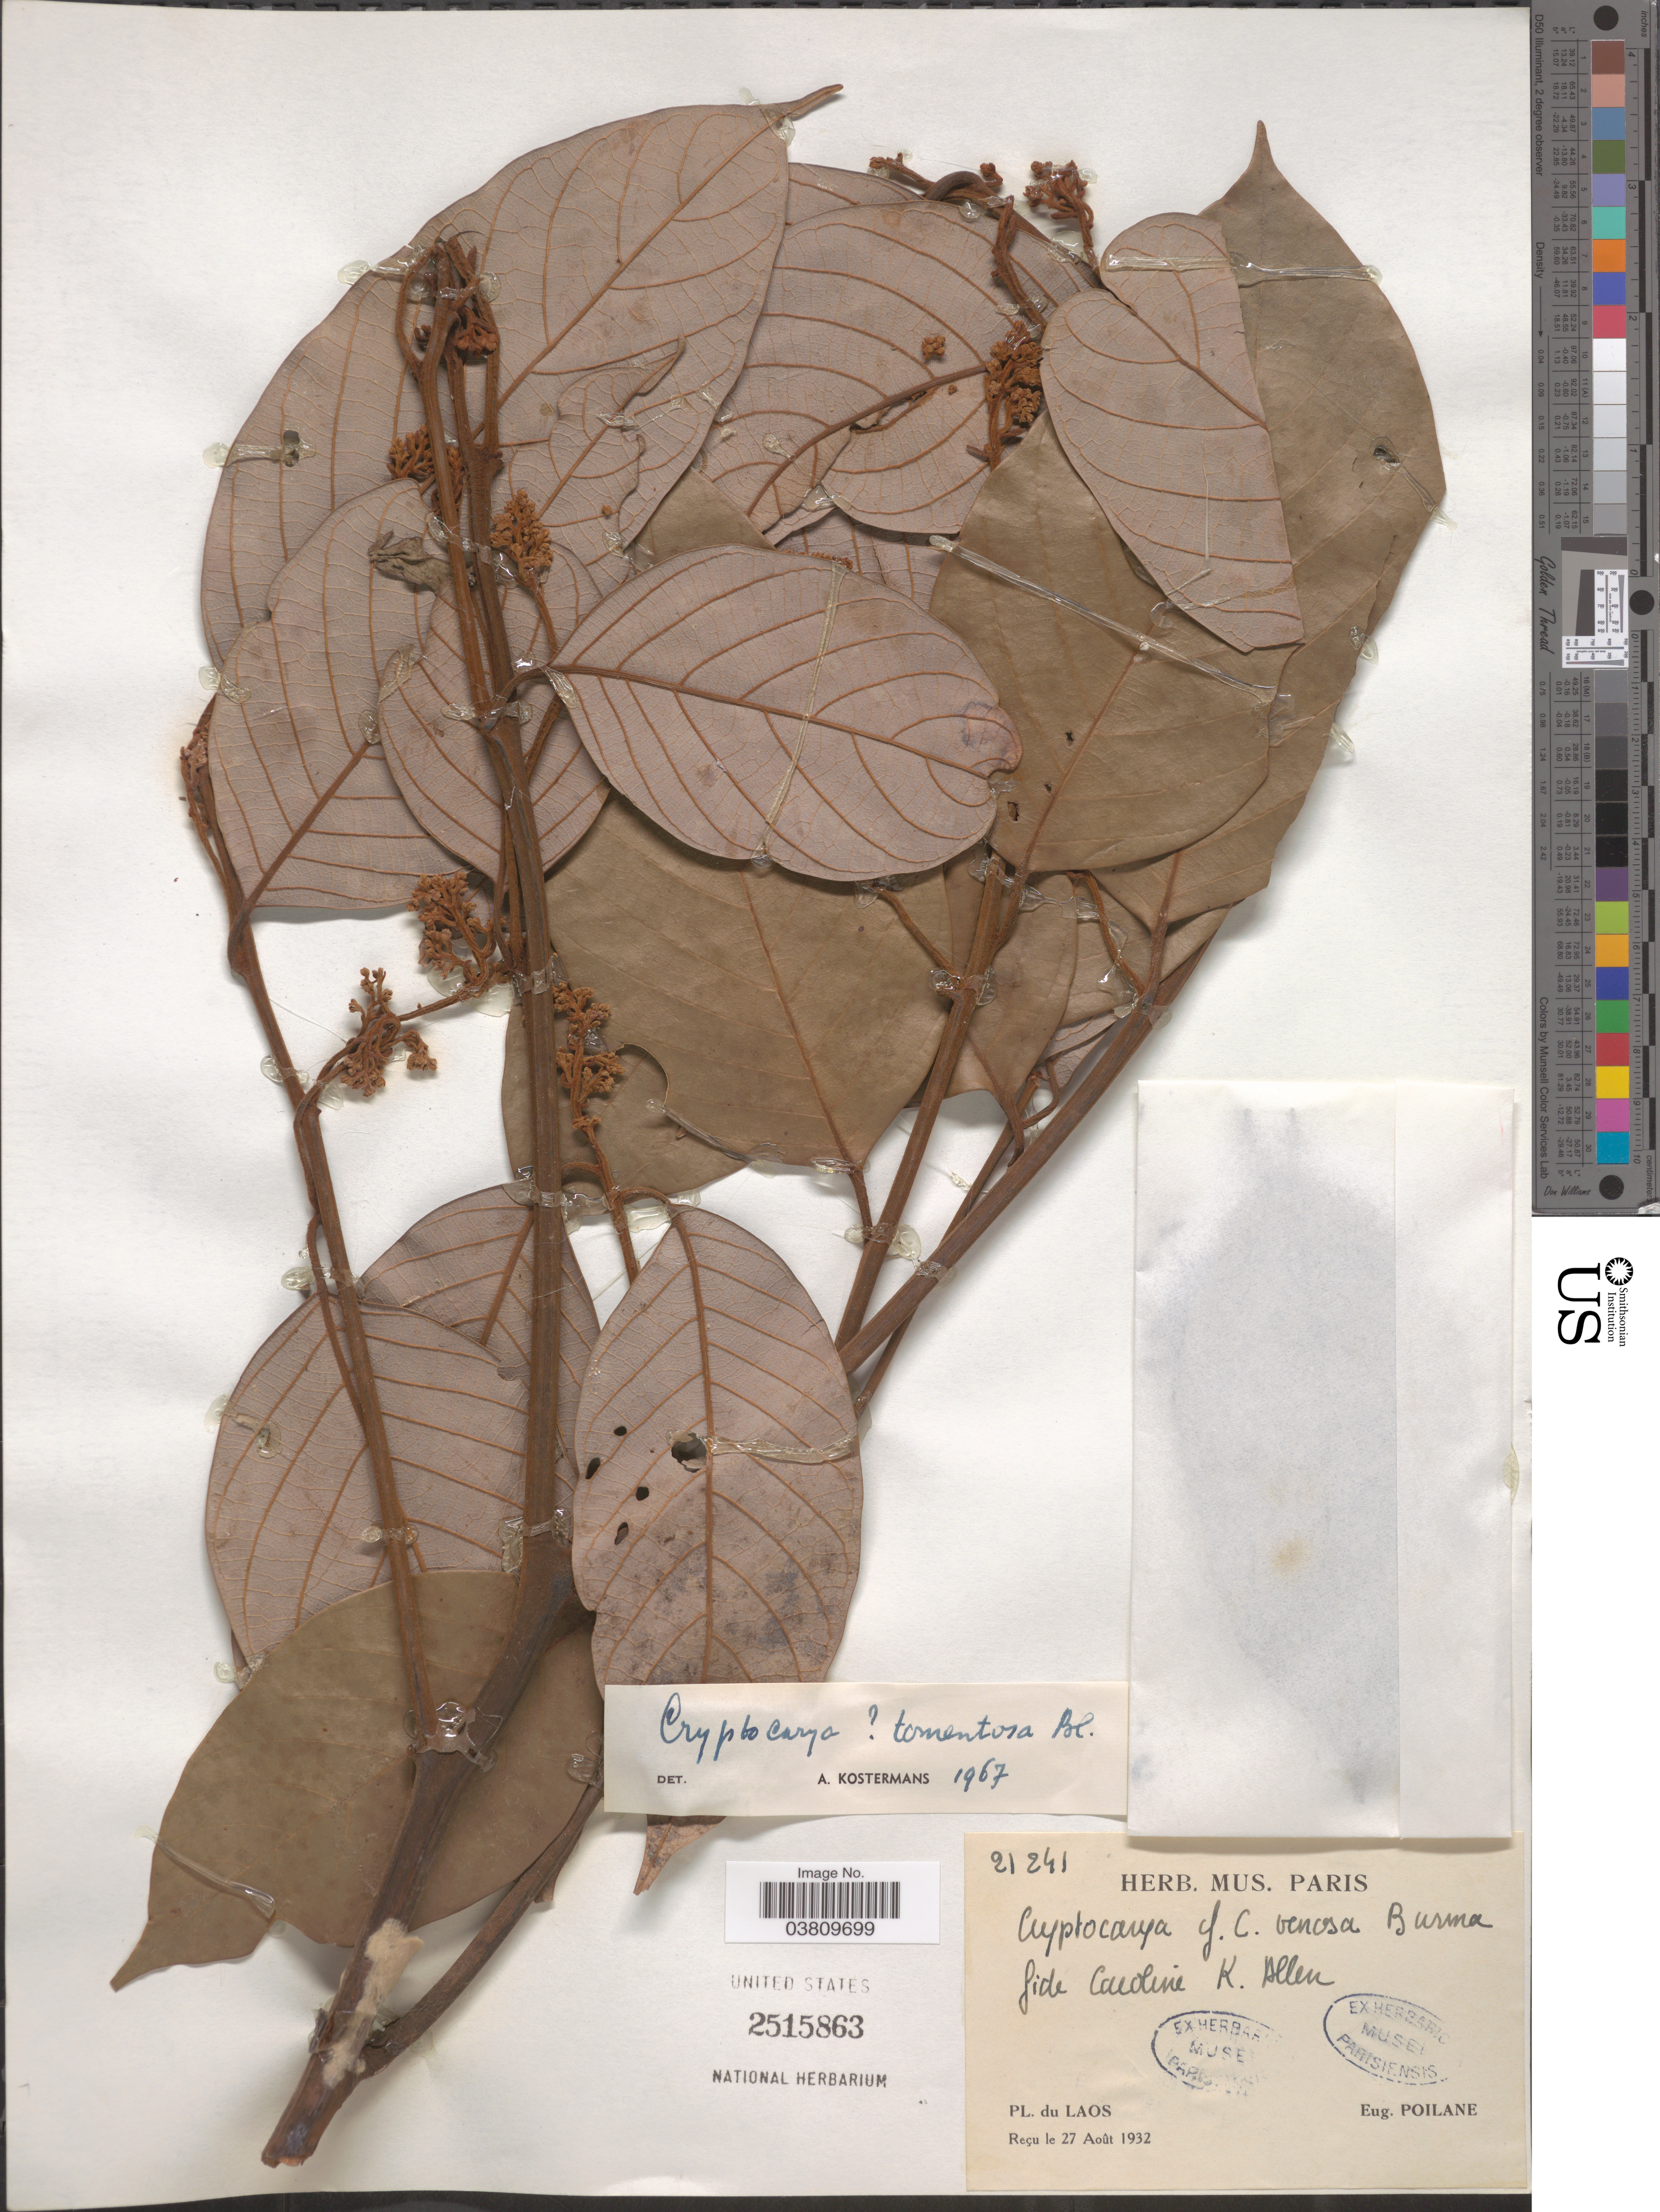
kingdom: Plantae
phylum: Tracheophyta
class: Magnoliopsida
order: Laurales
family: Lauraceae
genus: Cryptocarya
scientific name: Cryptocarya tomentosa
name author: Blume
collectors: E. Poilane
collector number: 21241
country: Laos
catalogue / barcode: US 2515863